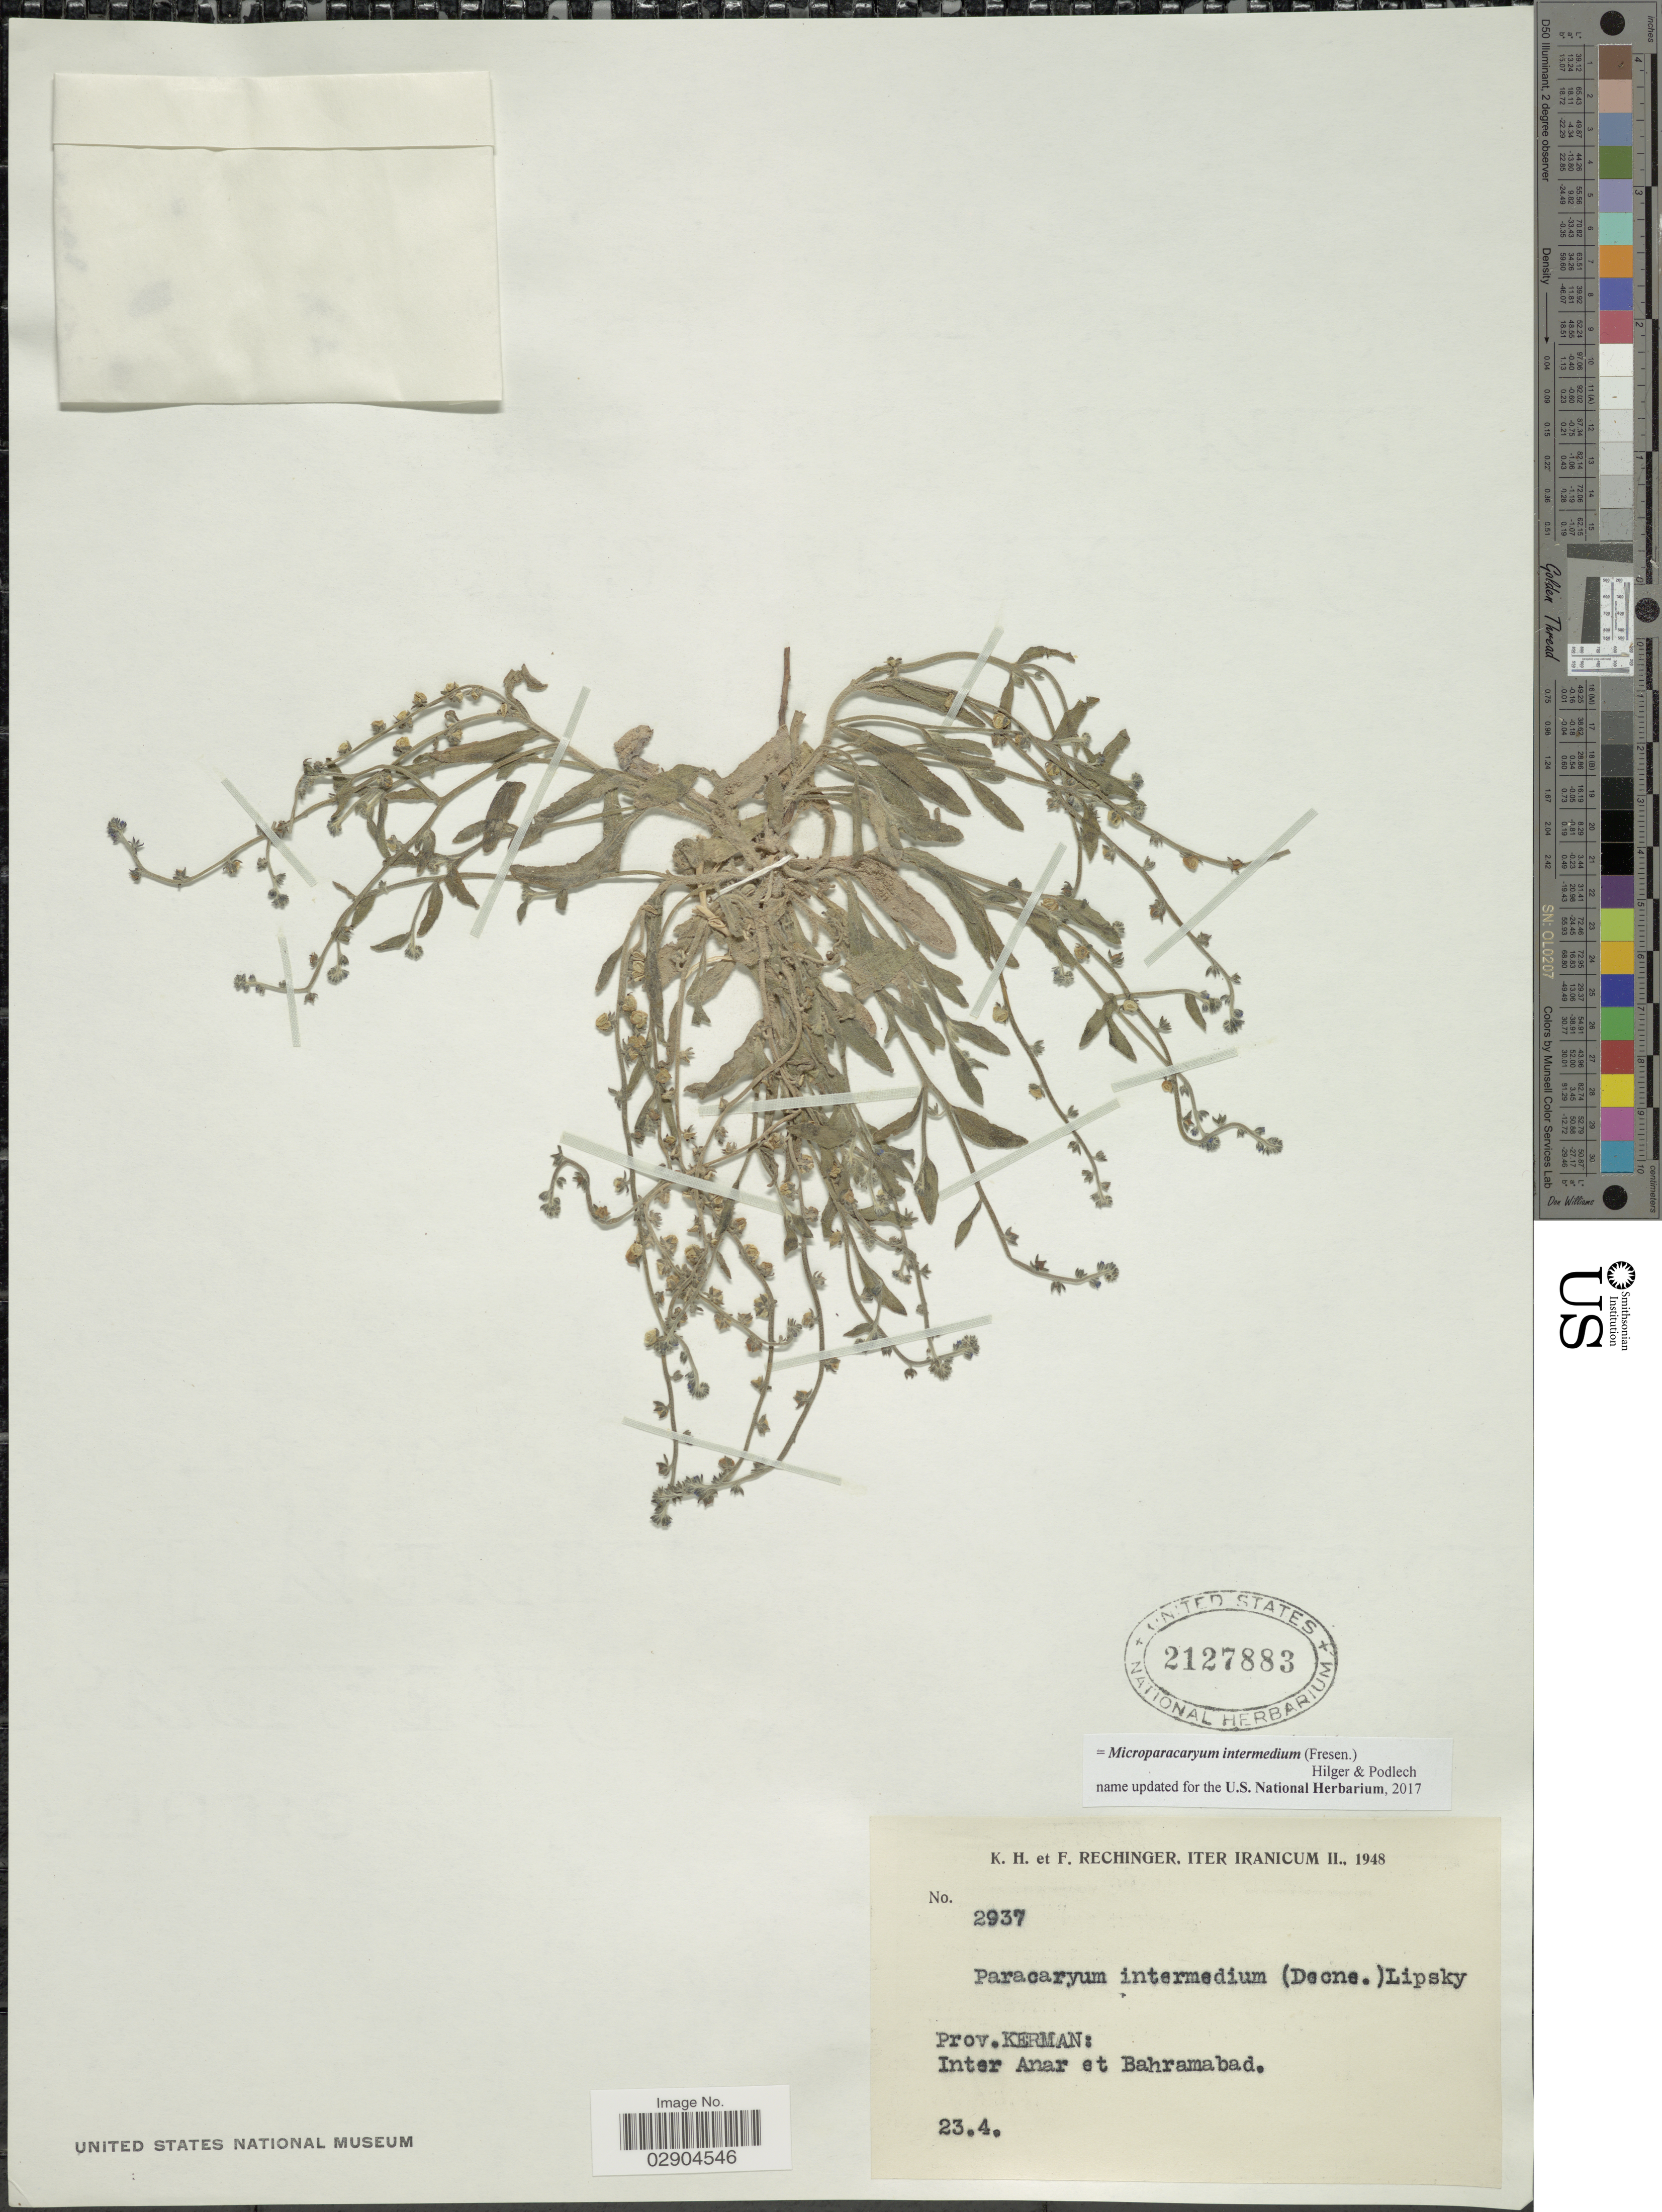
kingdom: Plantae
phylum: Tracheophyta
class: Magnoliopsida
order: Boraginales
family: Boraginaceae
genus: Microparacaryum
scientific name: Microparacaryum intermedium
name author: (Fresen.) Hilger & Podlech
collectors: K. H. Rechinger & F. Rechinger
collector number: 2937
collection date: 1948-04-23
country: Iran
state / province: Kerman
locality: Prov. Kerman: Inter Anar et Bahramabad.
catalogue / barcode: US 2127883